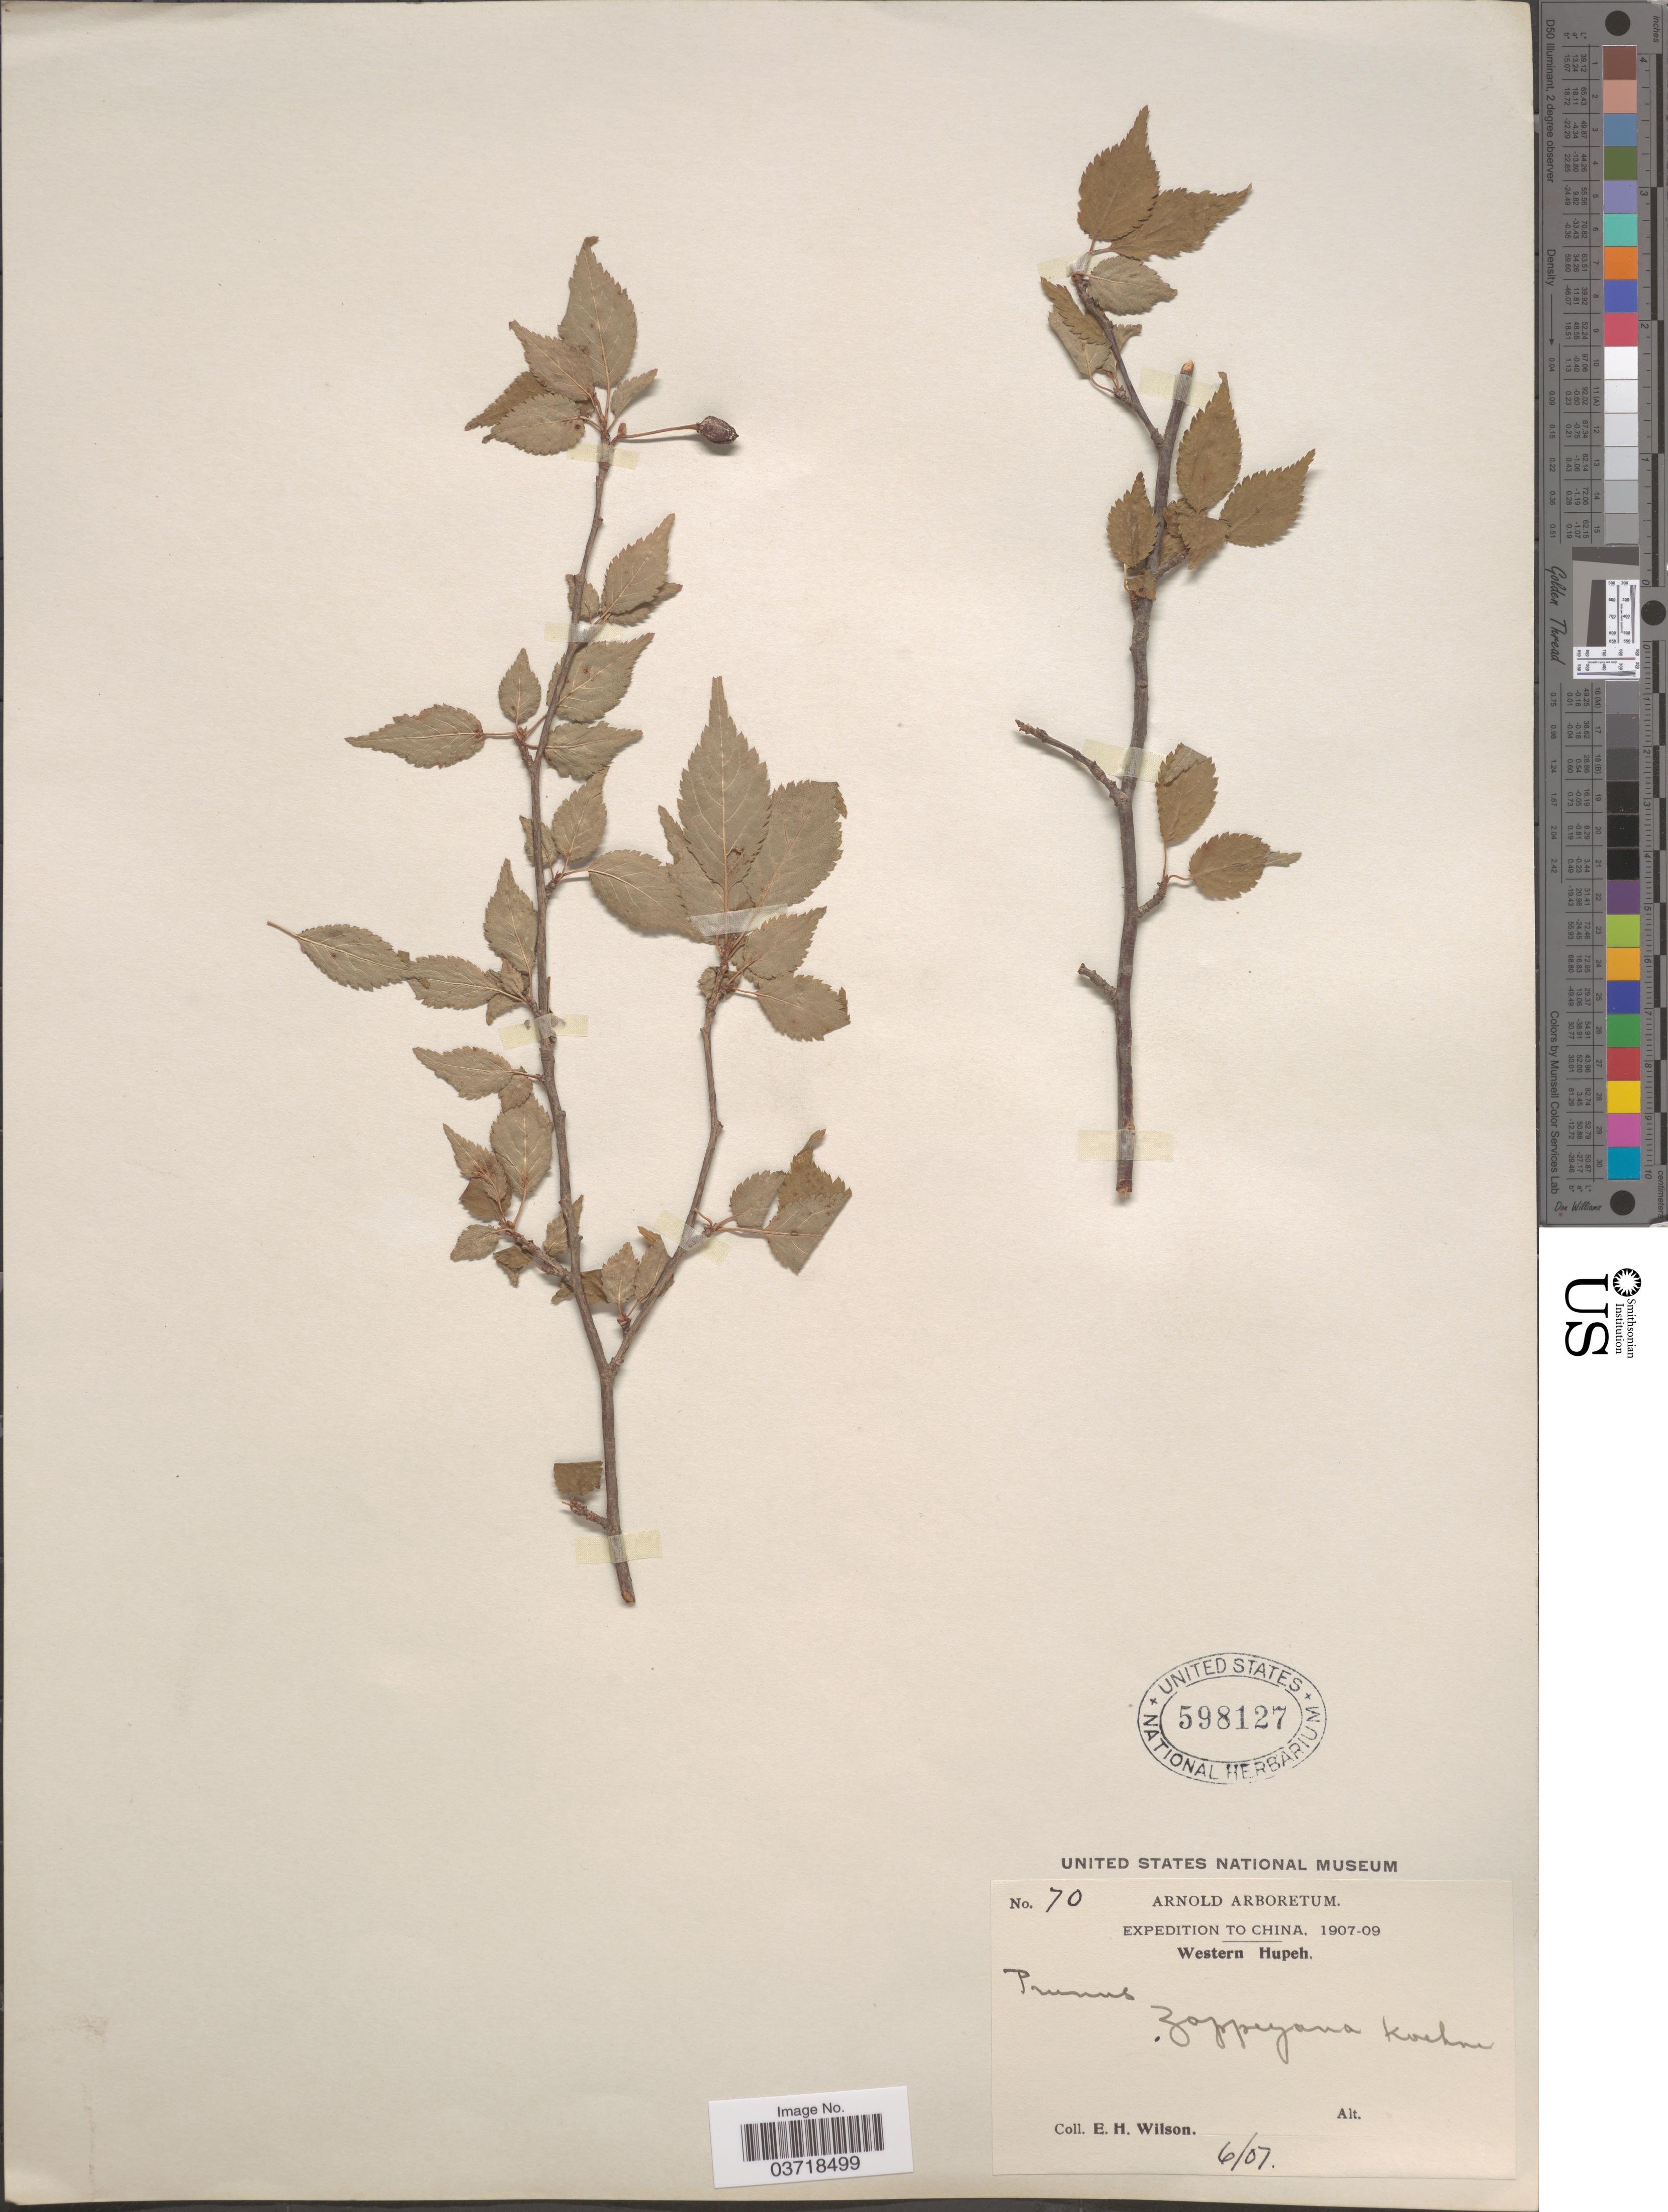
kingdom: Plantae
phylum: Tracheophyta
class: Magnoliopsida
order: Rosales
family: Rosaceae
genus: Prunus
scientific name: Prunus zappeyana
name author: Koehne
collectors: E. Wilson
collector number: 70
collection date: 1907-06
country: China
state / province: Hubei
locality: Western Hupeh.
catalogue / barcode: US 598127